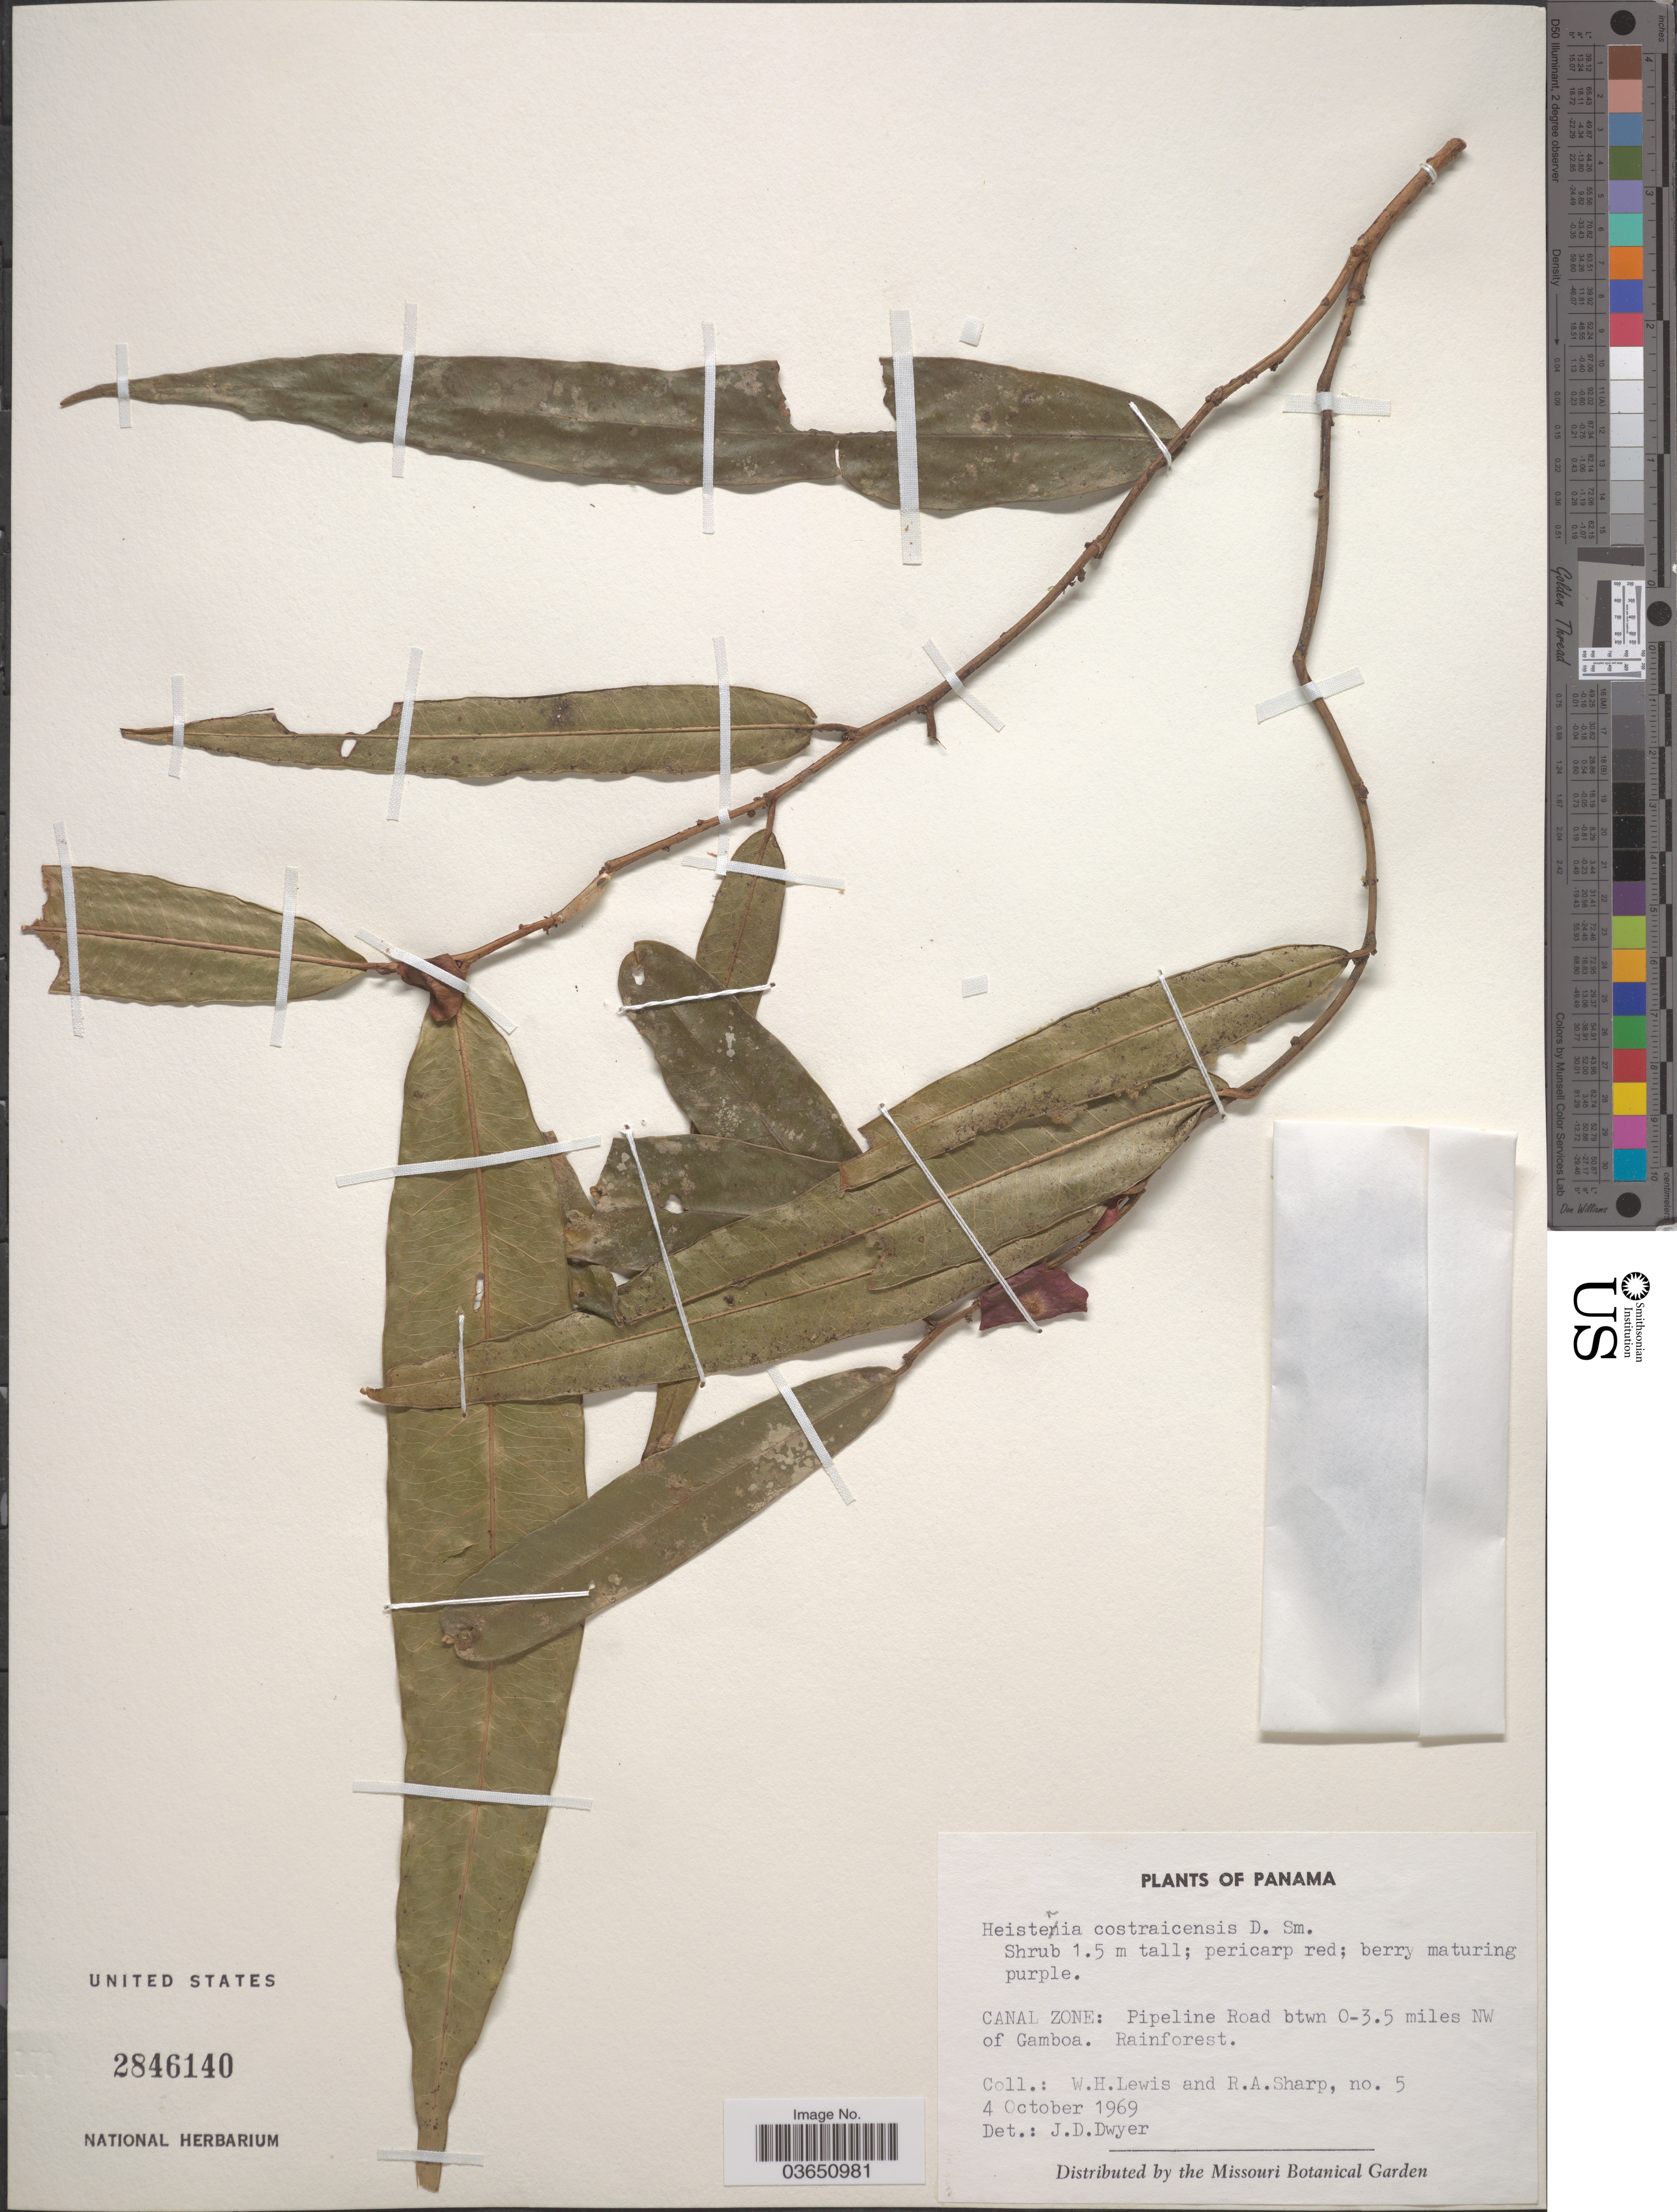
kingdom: Plantae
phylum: Tracheophyta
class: Magnoliopsida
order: Santalales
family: Erythropalaceae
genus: Heisteria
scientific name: Heisteria costaricensis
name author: Donn. Sm.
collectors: W. H. Lewis & R. Sharp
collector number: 5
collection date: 1969-10-04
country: Panama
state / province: Colón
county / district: Canal Zone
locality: Canal Zone: Pipeline Road btwn 0-3.5 miles NW of Gamboa.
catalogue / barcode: US 2846140